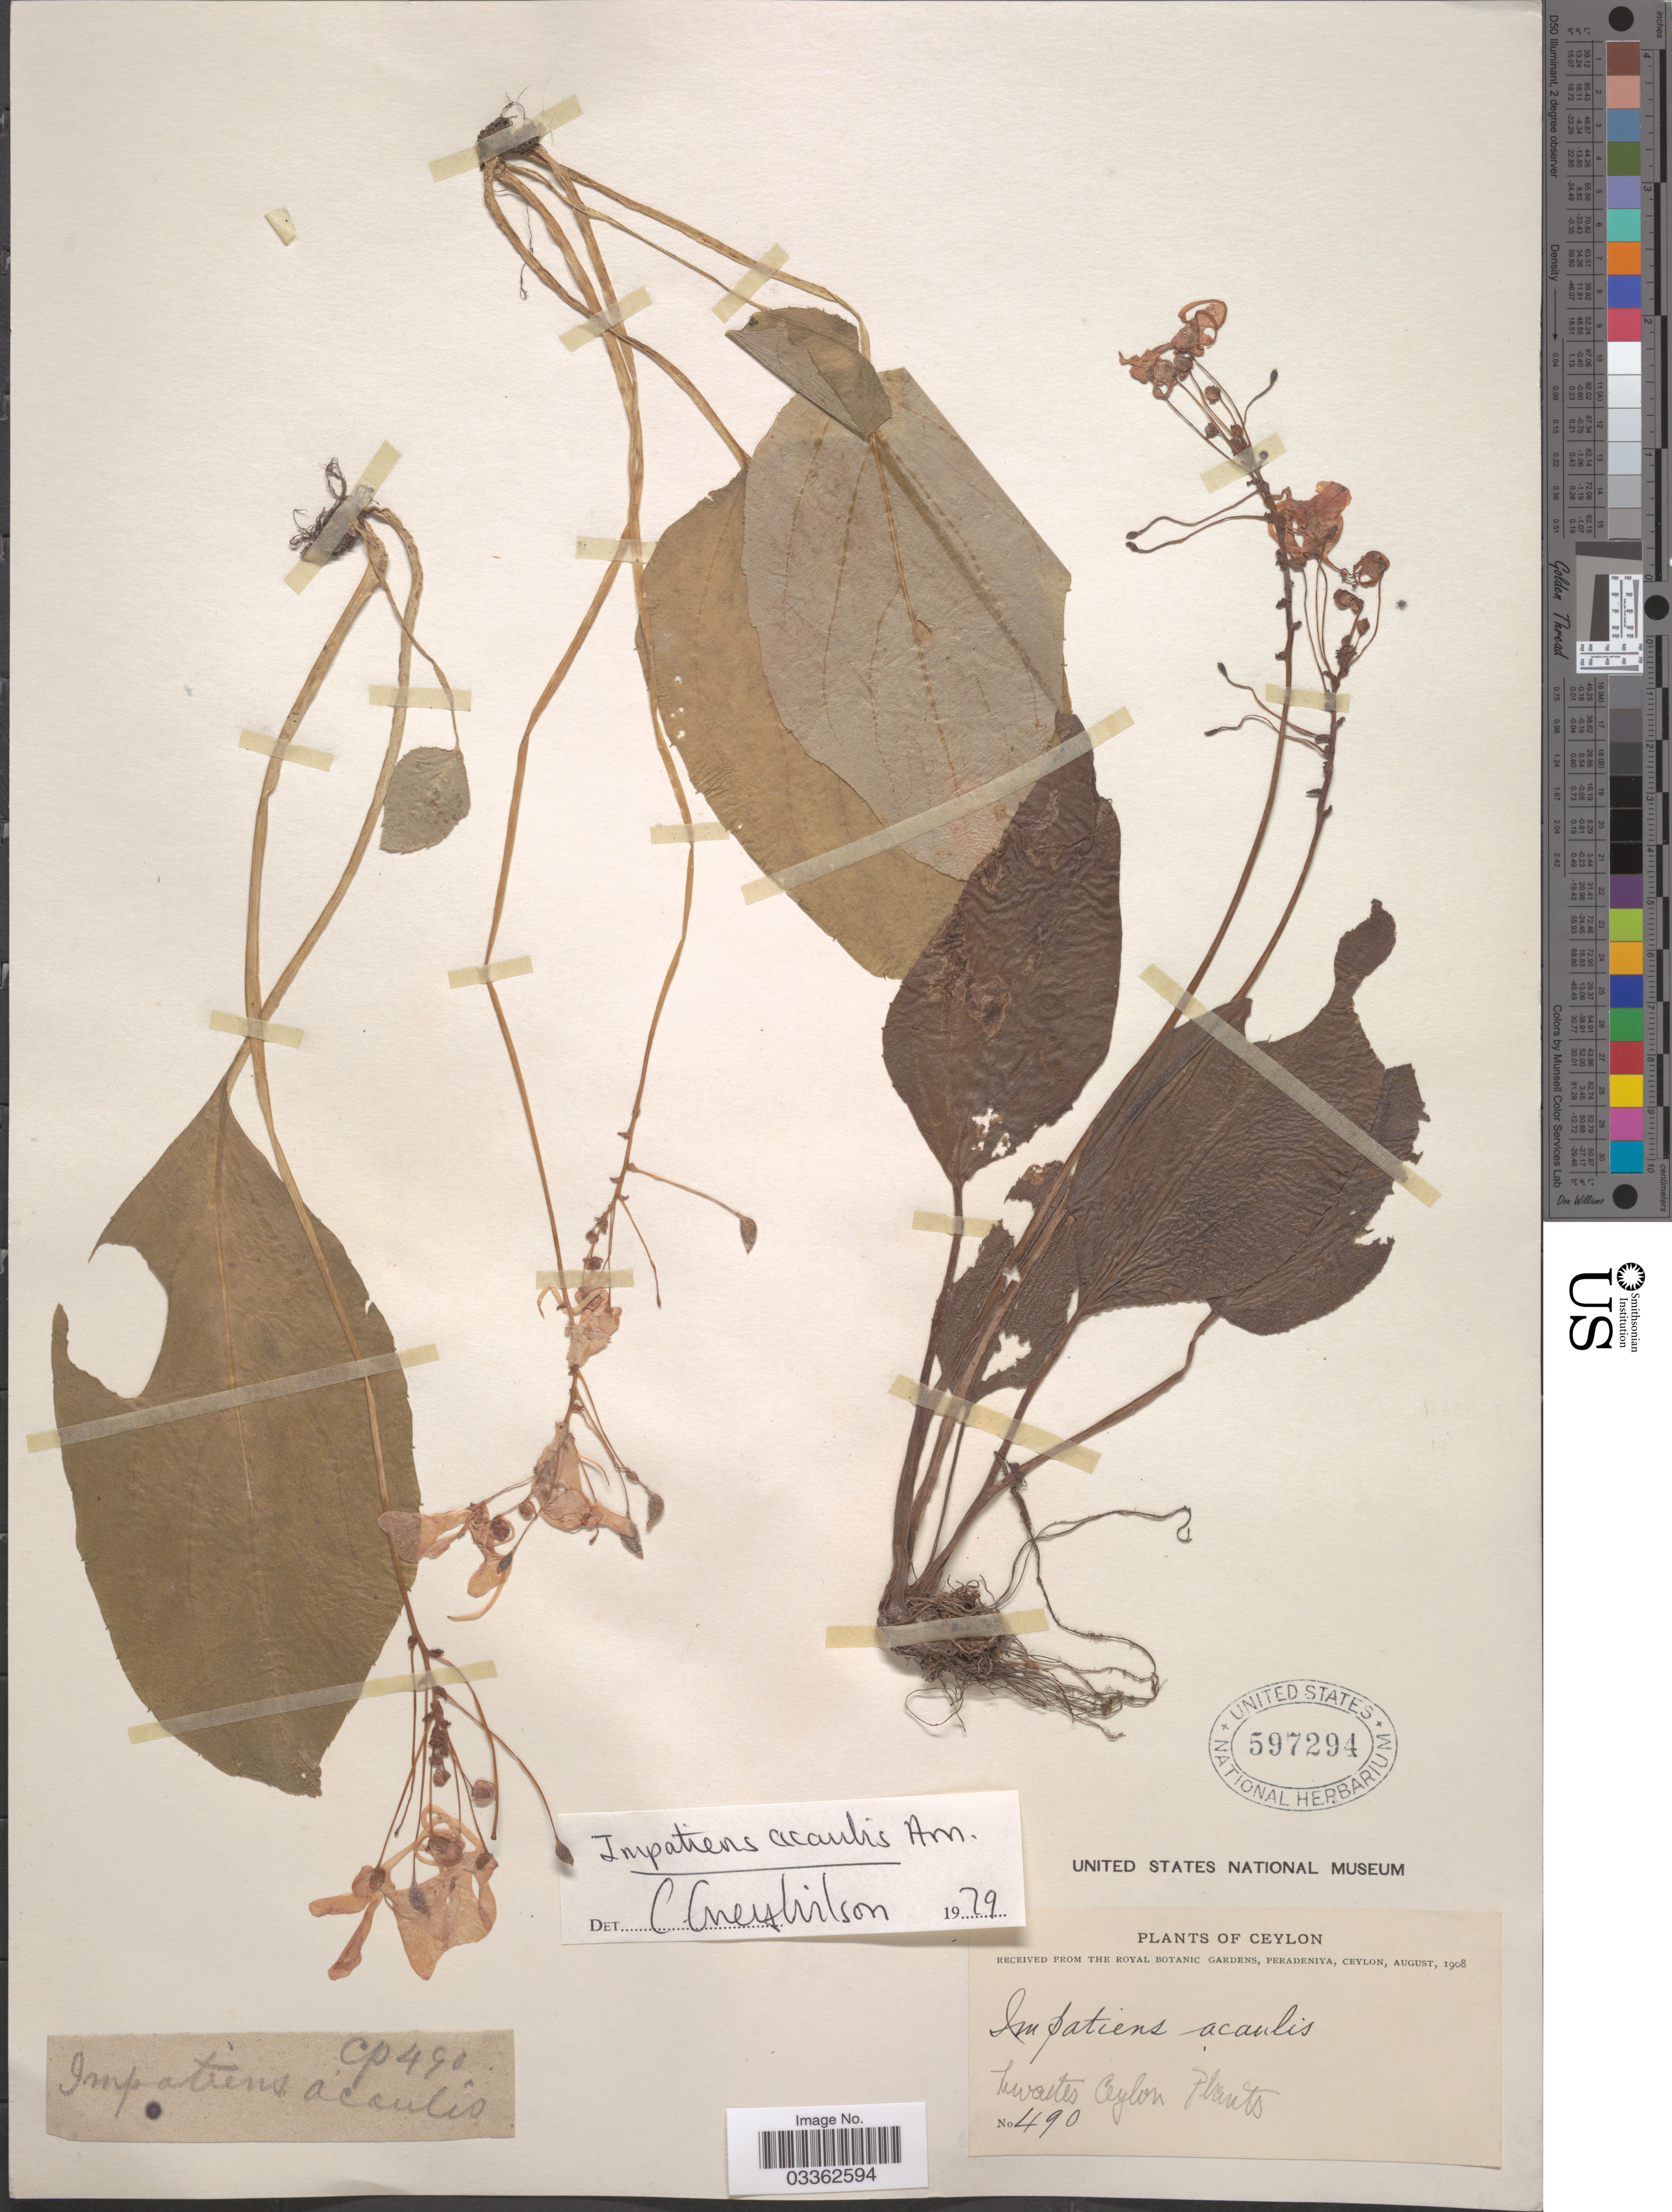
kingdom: Plantae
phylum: Tracheophyta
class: Magnoliopsida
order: Ericales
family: Balsaminaceae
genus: Impatiens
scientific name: Impatiens acaulis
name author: Arn.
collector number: CP 490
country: Sri Lanka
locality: Ceylon.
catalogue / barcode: US 597294